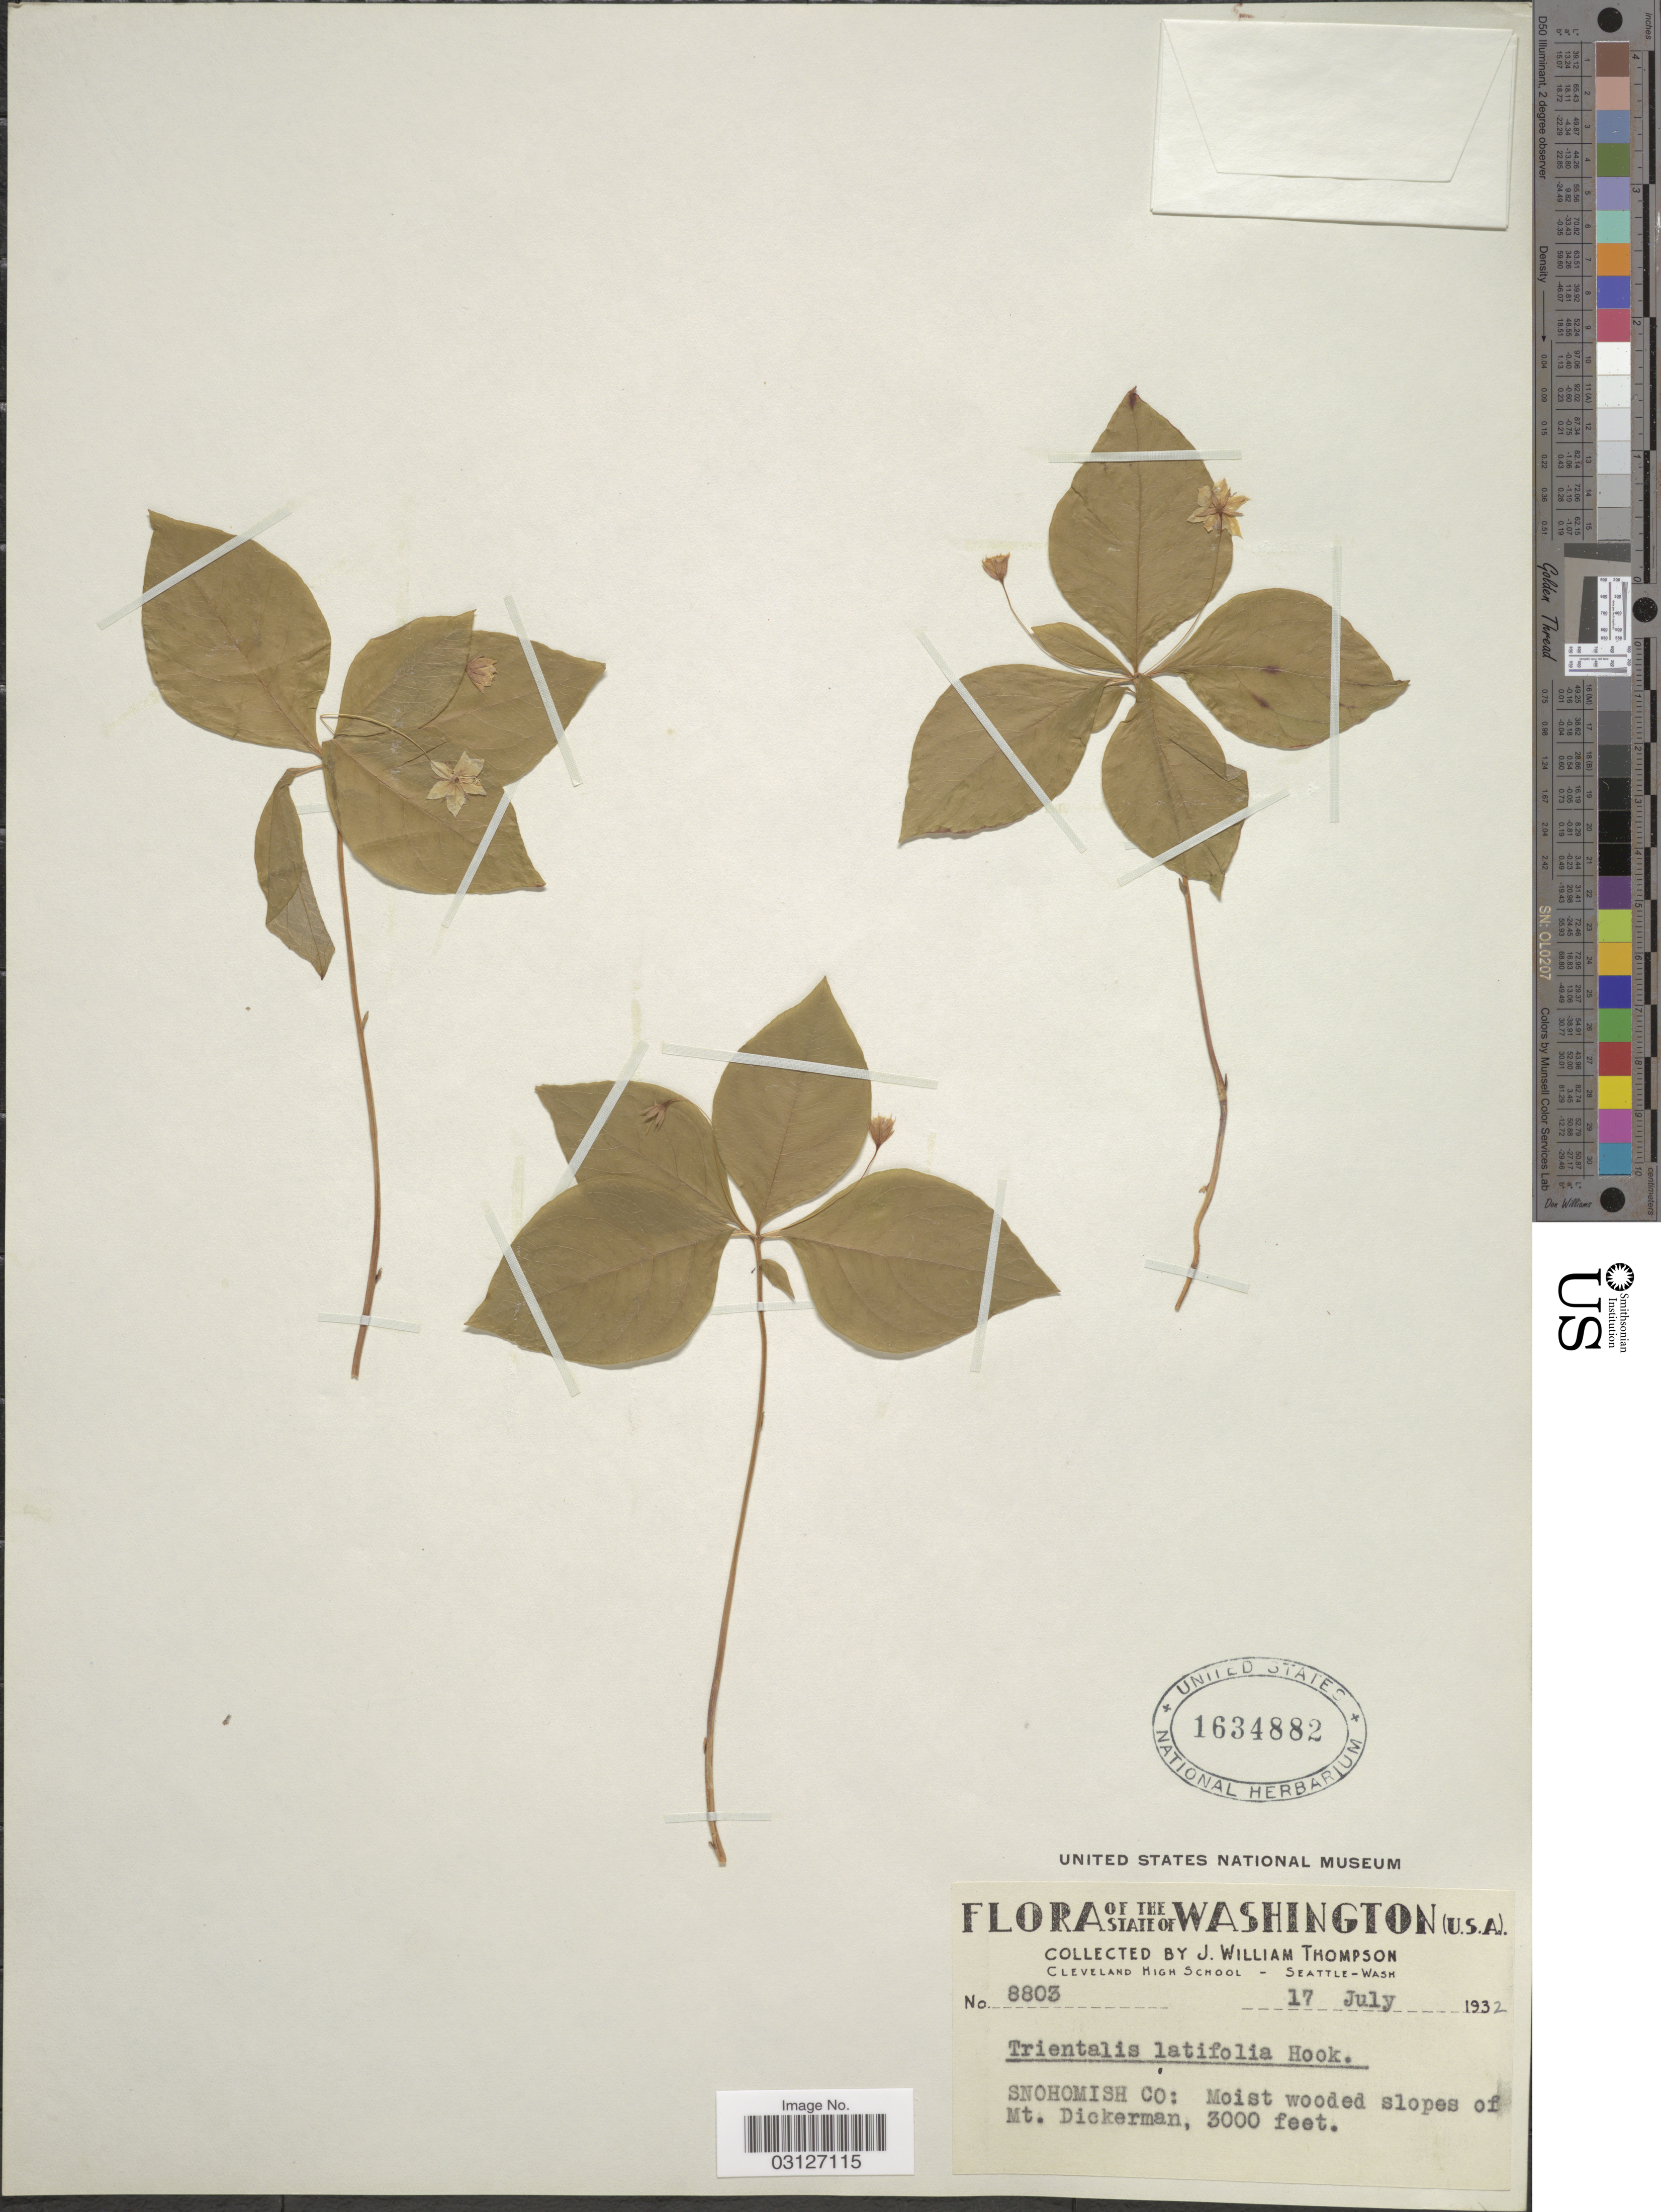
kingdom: Plantae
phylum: Tracheophyta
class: Magnoliopsida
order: Ericales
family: Primulaceae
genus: Trientalis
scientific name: Trientalis latifolia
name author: Hook.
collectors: J. W. Thompson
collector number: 8803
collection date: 1932-07-17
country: United States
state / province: Washington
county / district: Snohomish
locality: Snohomish Co: Moist wooded slopes of Mt. Dickerman.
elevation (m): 914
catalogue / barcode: US 1634882